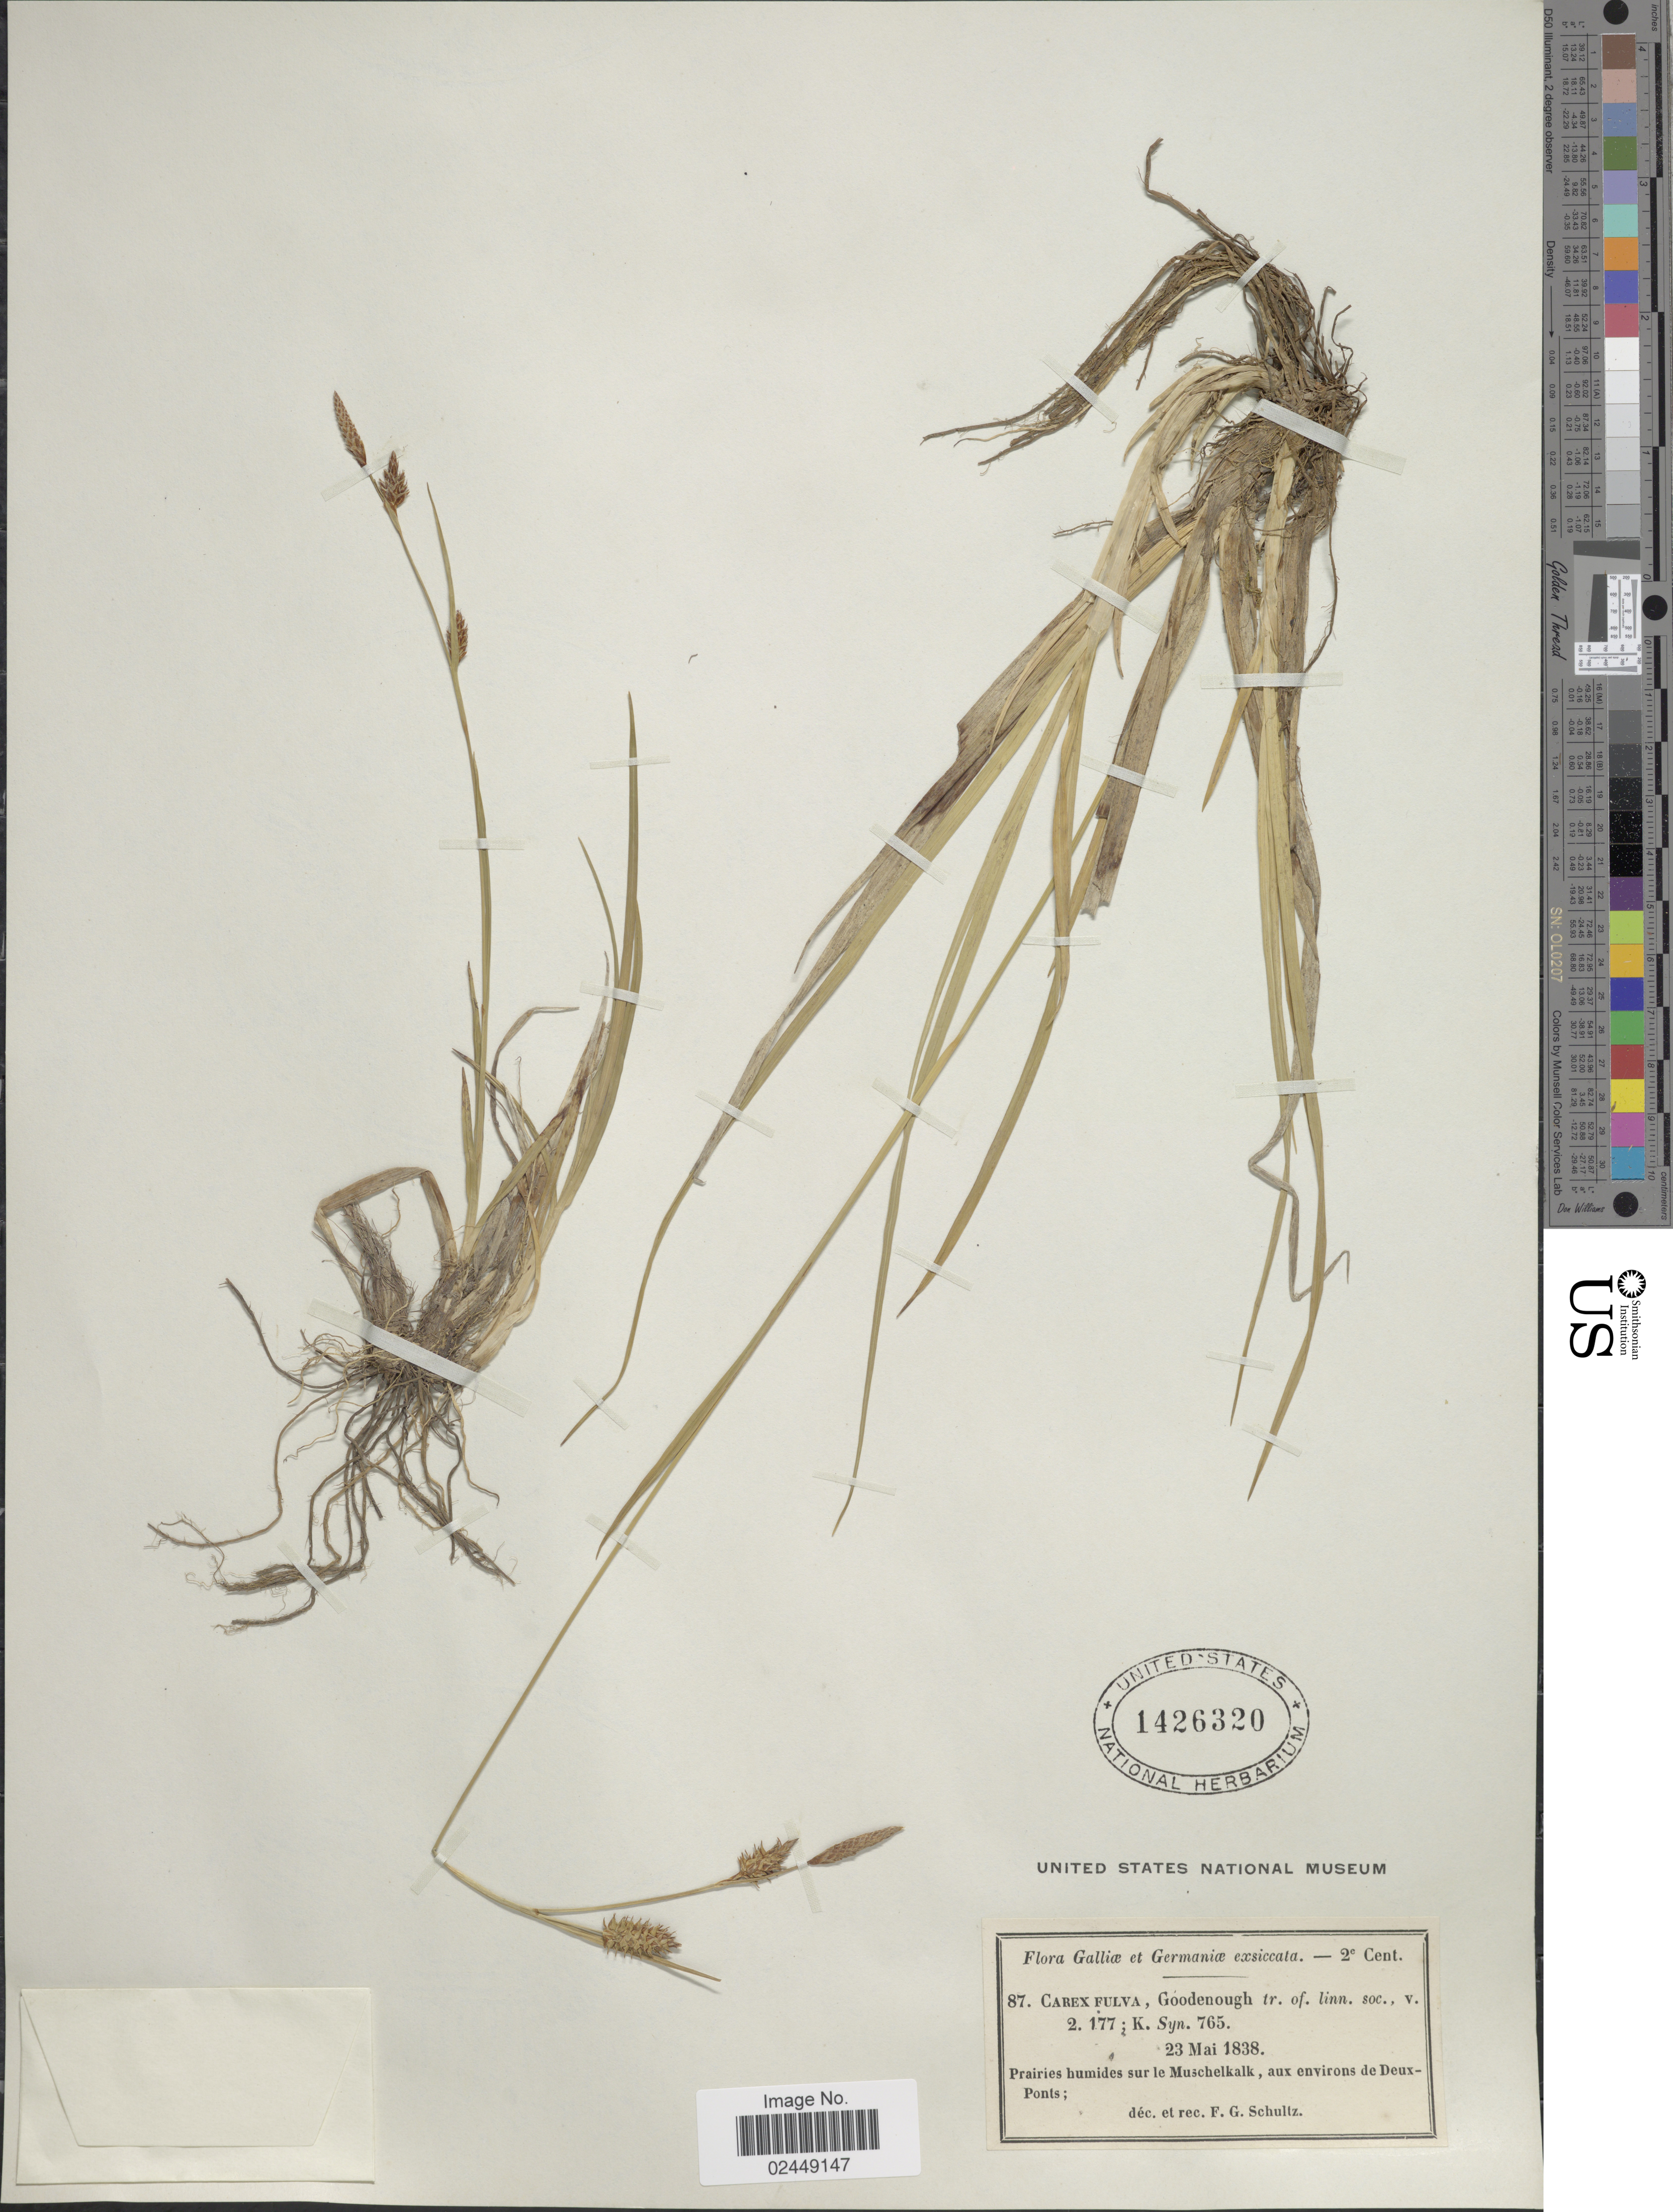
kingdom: Plantae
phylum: Tracheophyta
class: Liliopsida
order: Poales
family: Cyperaceae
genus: Carex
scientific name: Carex x fulva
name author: Gooden.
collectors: F. Schultz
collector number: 87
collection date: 1838-05-23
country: Germany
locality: Galliæ et Germaniæ, Prairies humides sur le Muschelkalk, aux envrions de Deux-Ponts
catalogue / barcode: US 1426320